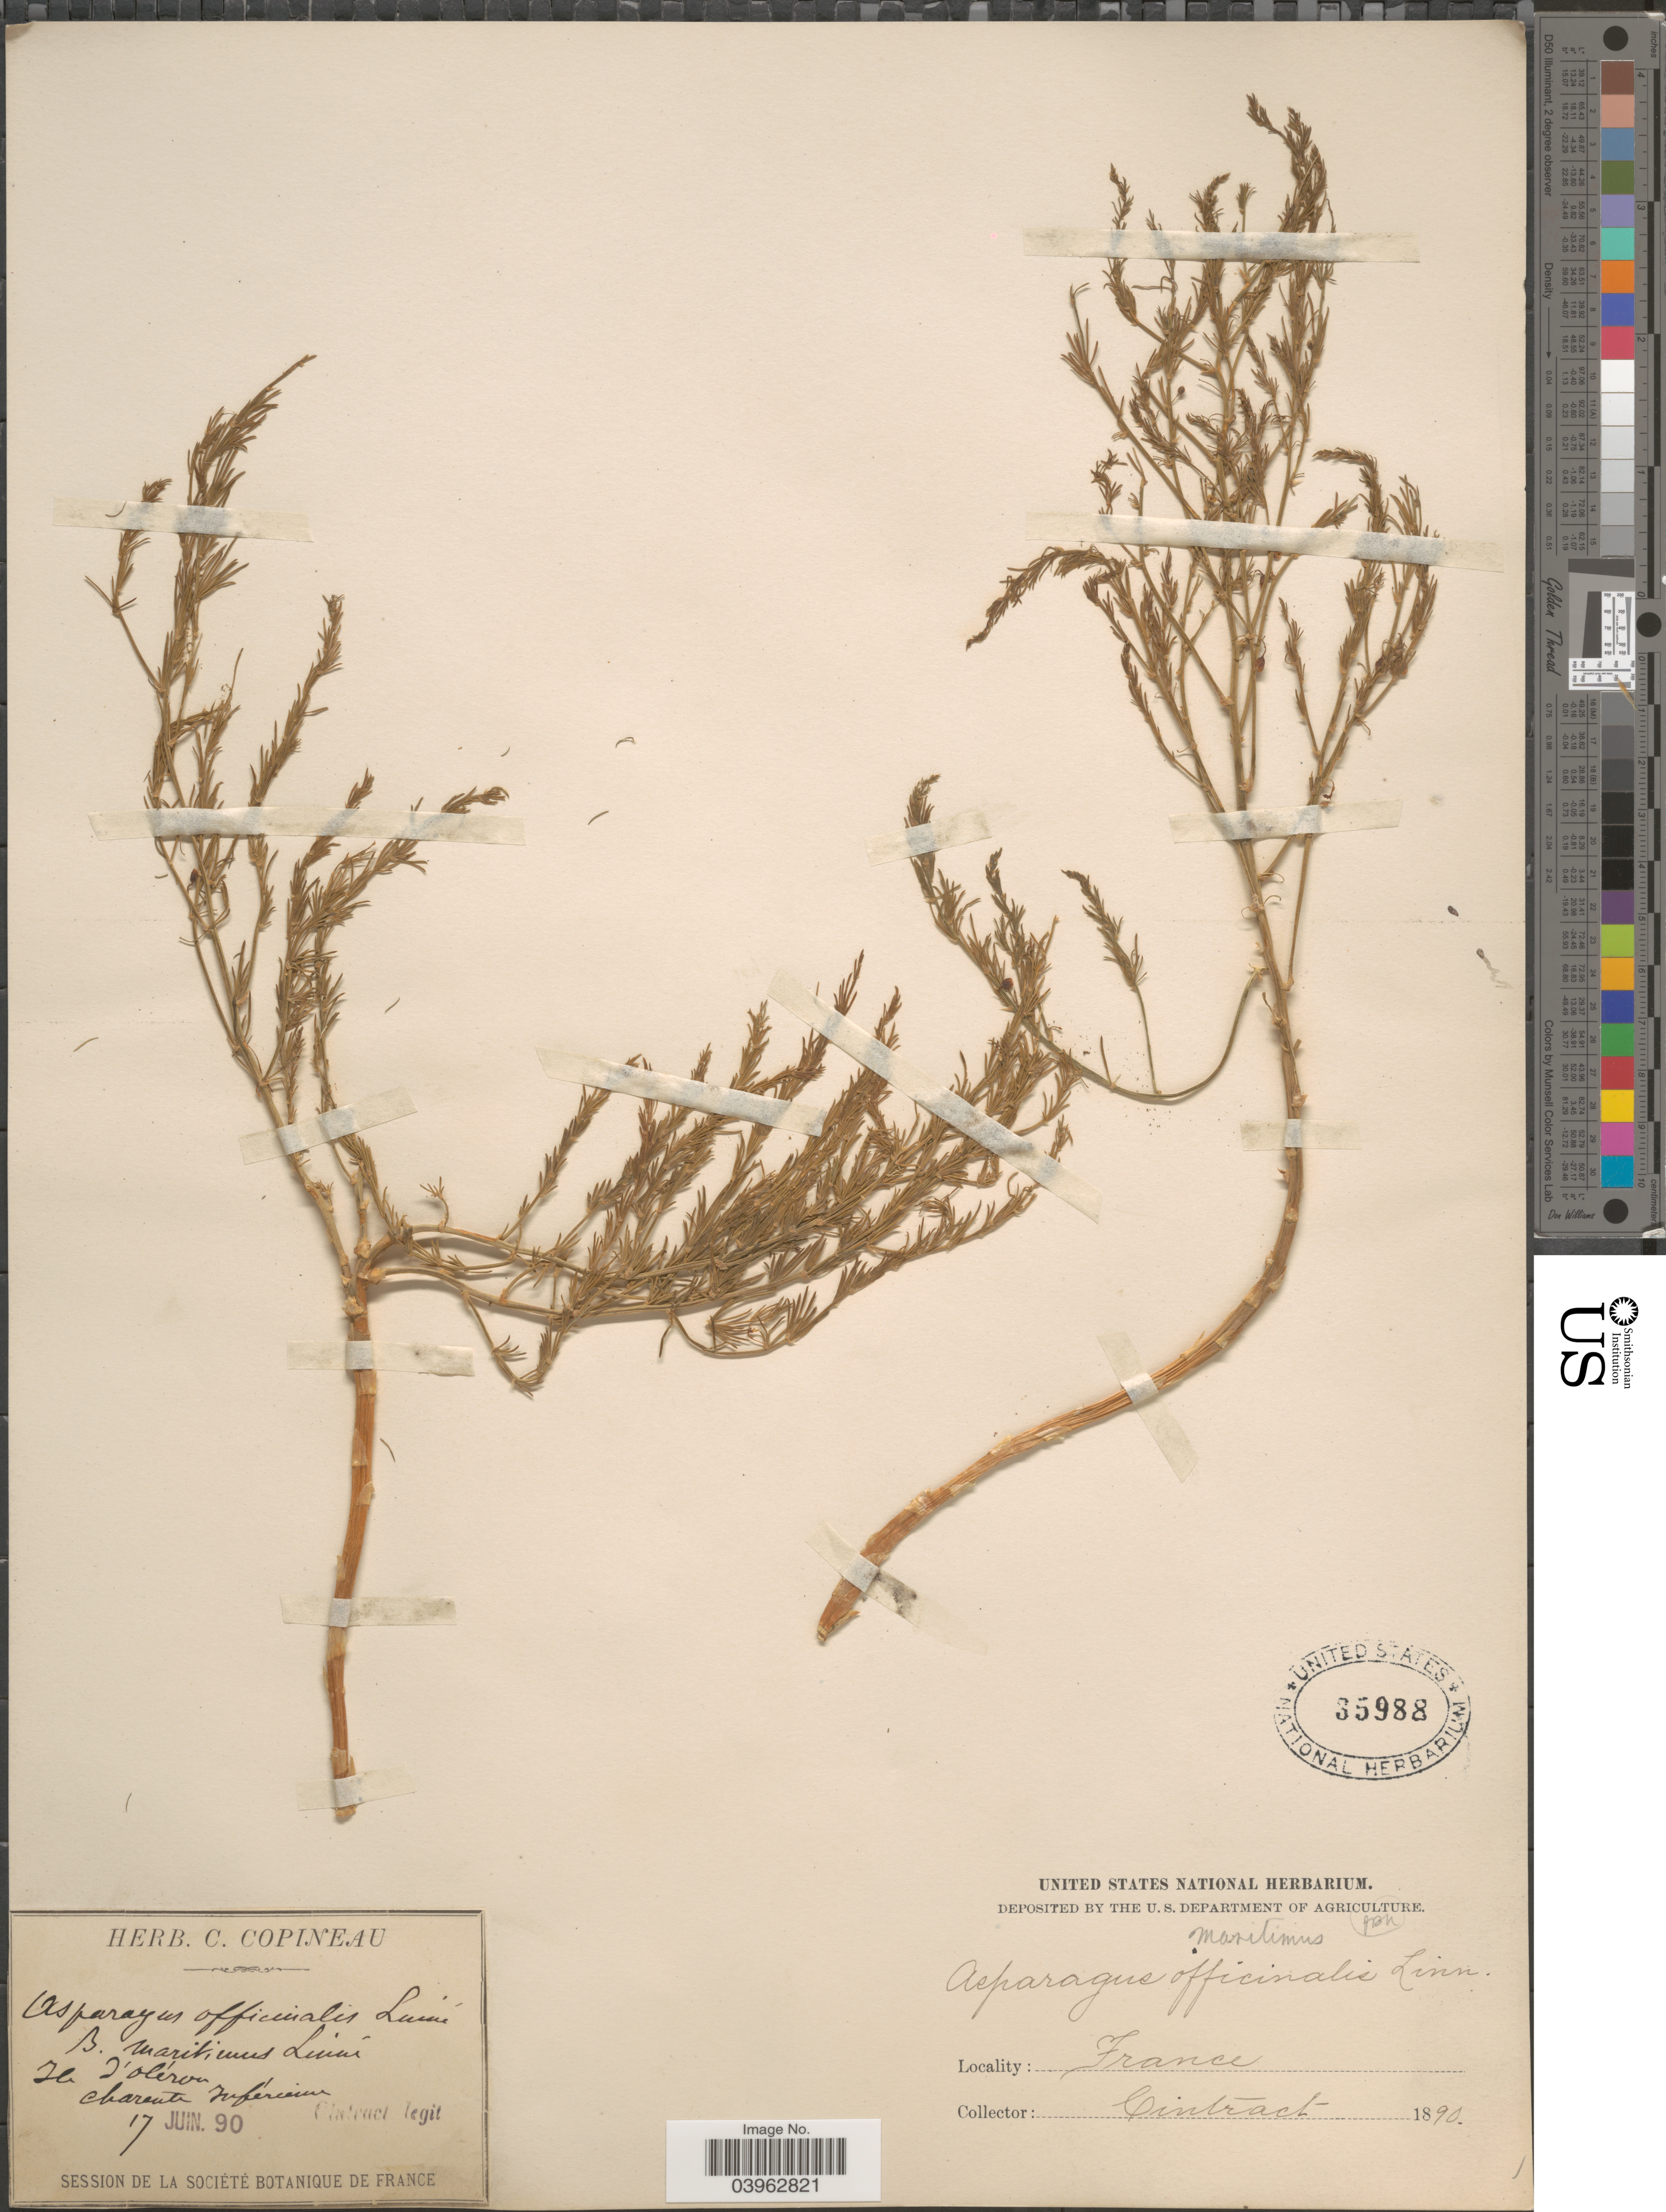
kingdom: Plantae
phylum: Tracheophyta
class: Liliopsida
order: Asparagales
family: Asparagaceae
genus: Asparagus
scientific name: Asparagus maritimus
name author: (L.) Mill.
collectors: Cintract, --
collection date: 1890-06-17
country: France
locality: Ile d'oléron. Charente Inferieure.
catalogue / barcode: US 35988